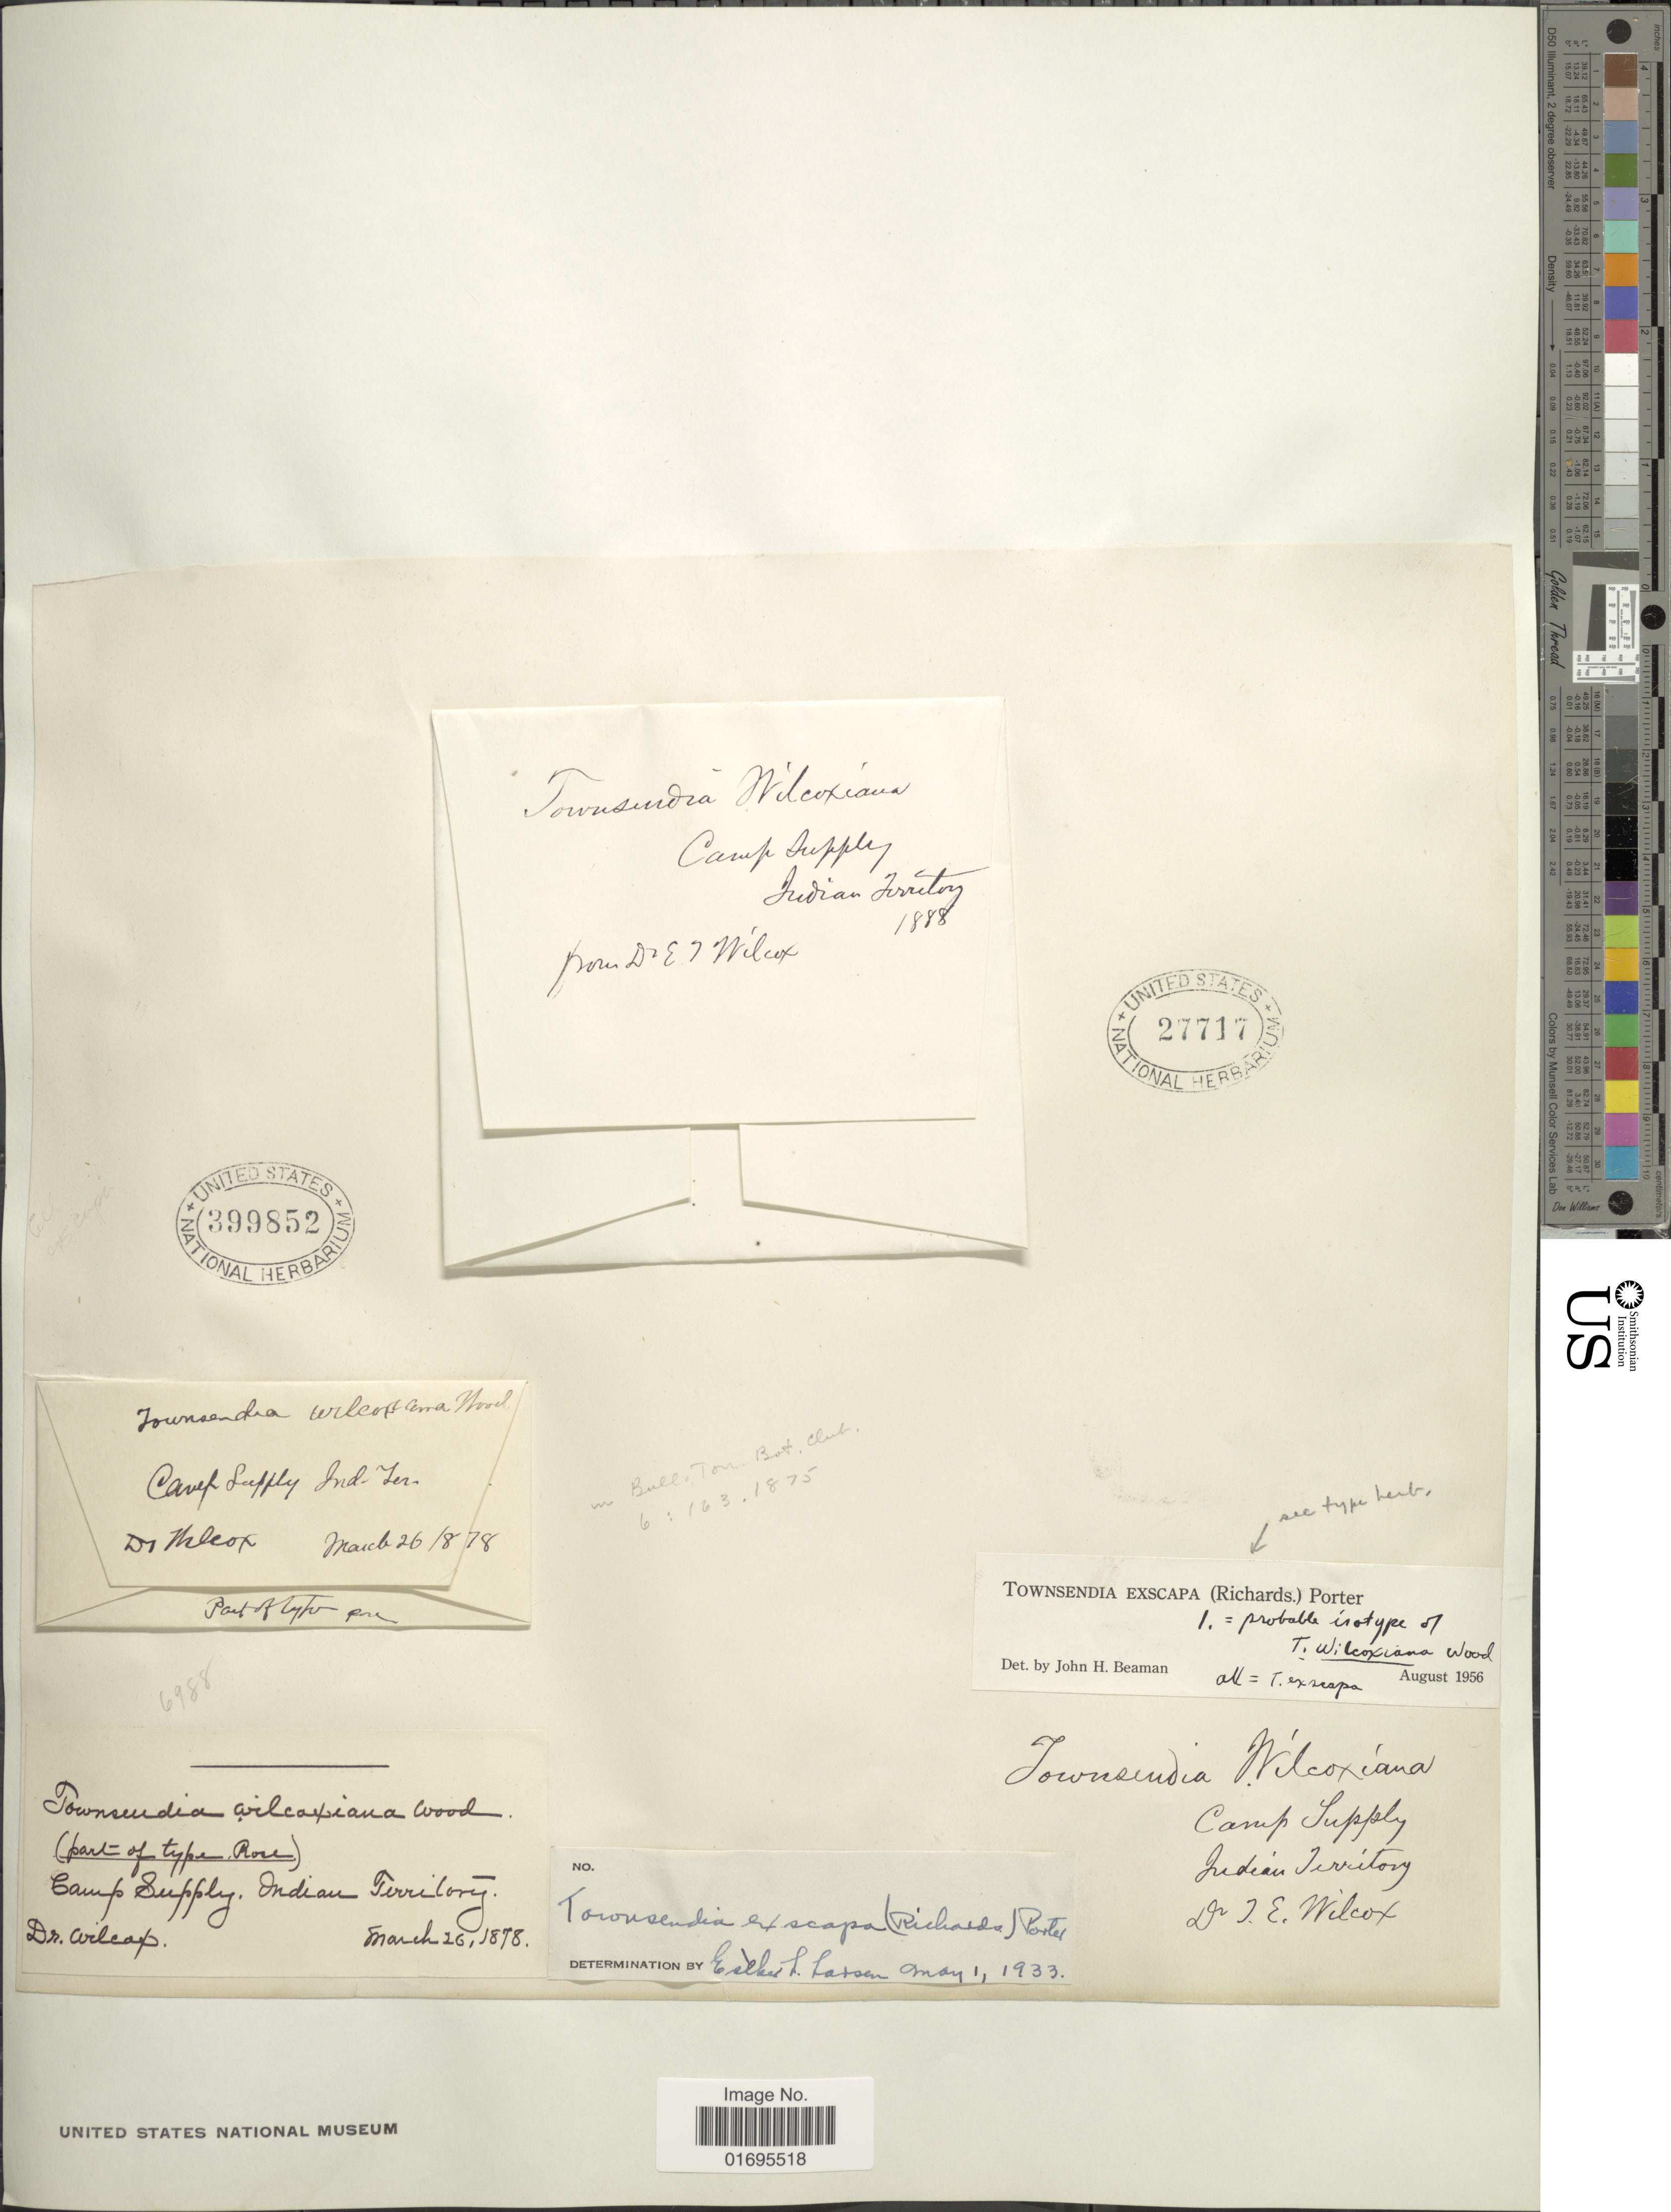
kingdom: Plantae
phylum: Tracheophyta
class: Magnoliopsida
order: Asterales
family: Asteraceae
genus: Townsendia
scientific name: Townsendia exscapa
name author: (Richardson) Porter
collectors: T. E. Wilcox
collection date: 1878-03-26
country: United States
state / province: Oklahoma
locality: Camp Supply, Indian Territory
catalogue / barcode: US 27717